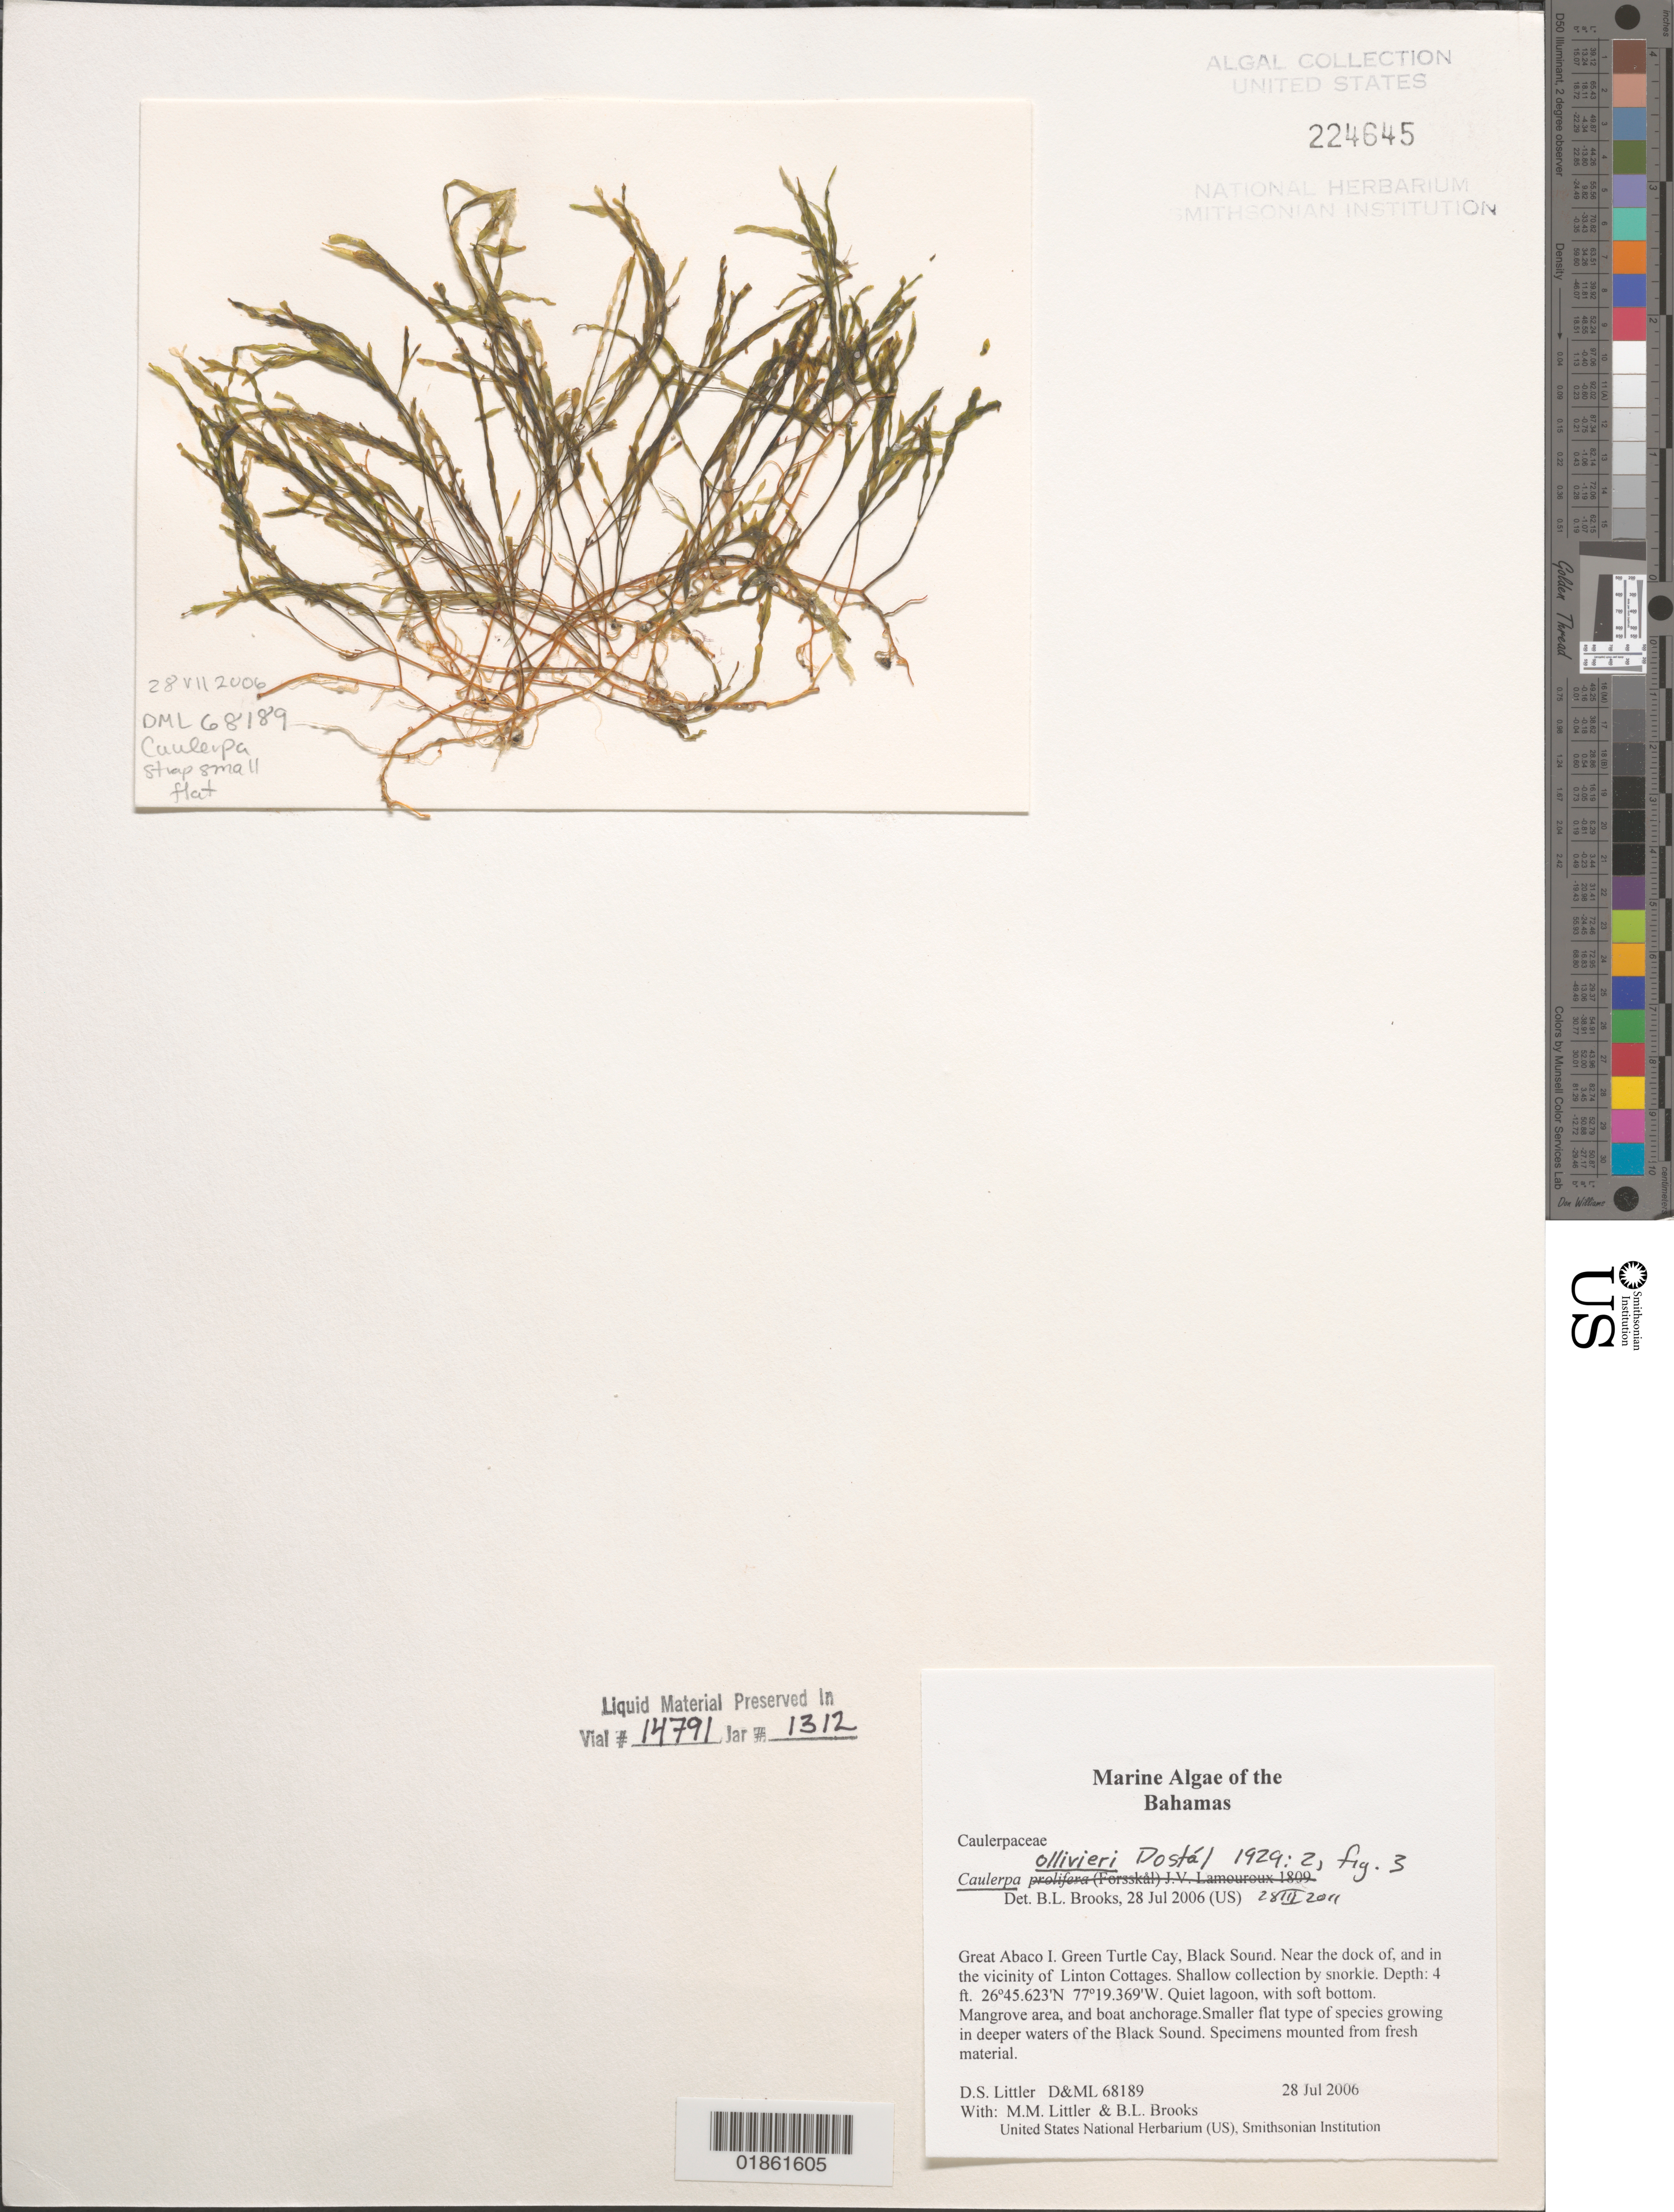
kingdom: Plantae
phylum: Chlorophyta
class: Ulvophyceae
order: Bryopsidales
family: Caulerpaceae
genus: Caulerpa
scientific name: Caulerpa prolifera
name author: (Forssk.) J.V.Lamouroux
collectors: M. M. Littler, D. S. Littler & B. Brooks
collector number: D&ML 68189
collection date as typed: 28 Jul 2006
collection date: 2006-07-28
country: Bahamas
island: Green Turtle Cay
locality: Black Sound around the dock off Linton Cottages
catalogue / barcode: US 224645